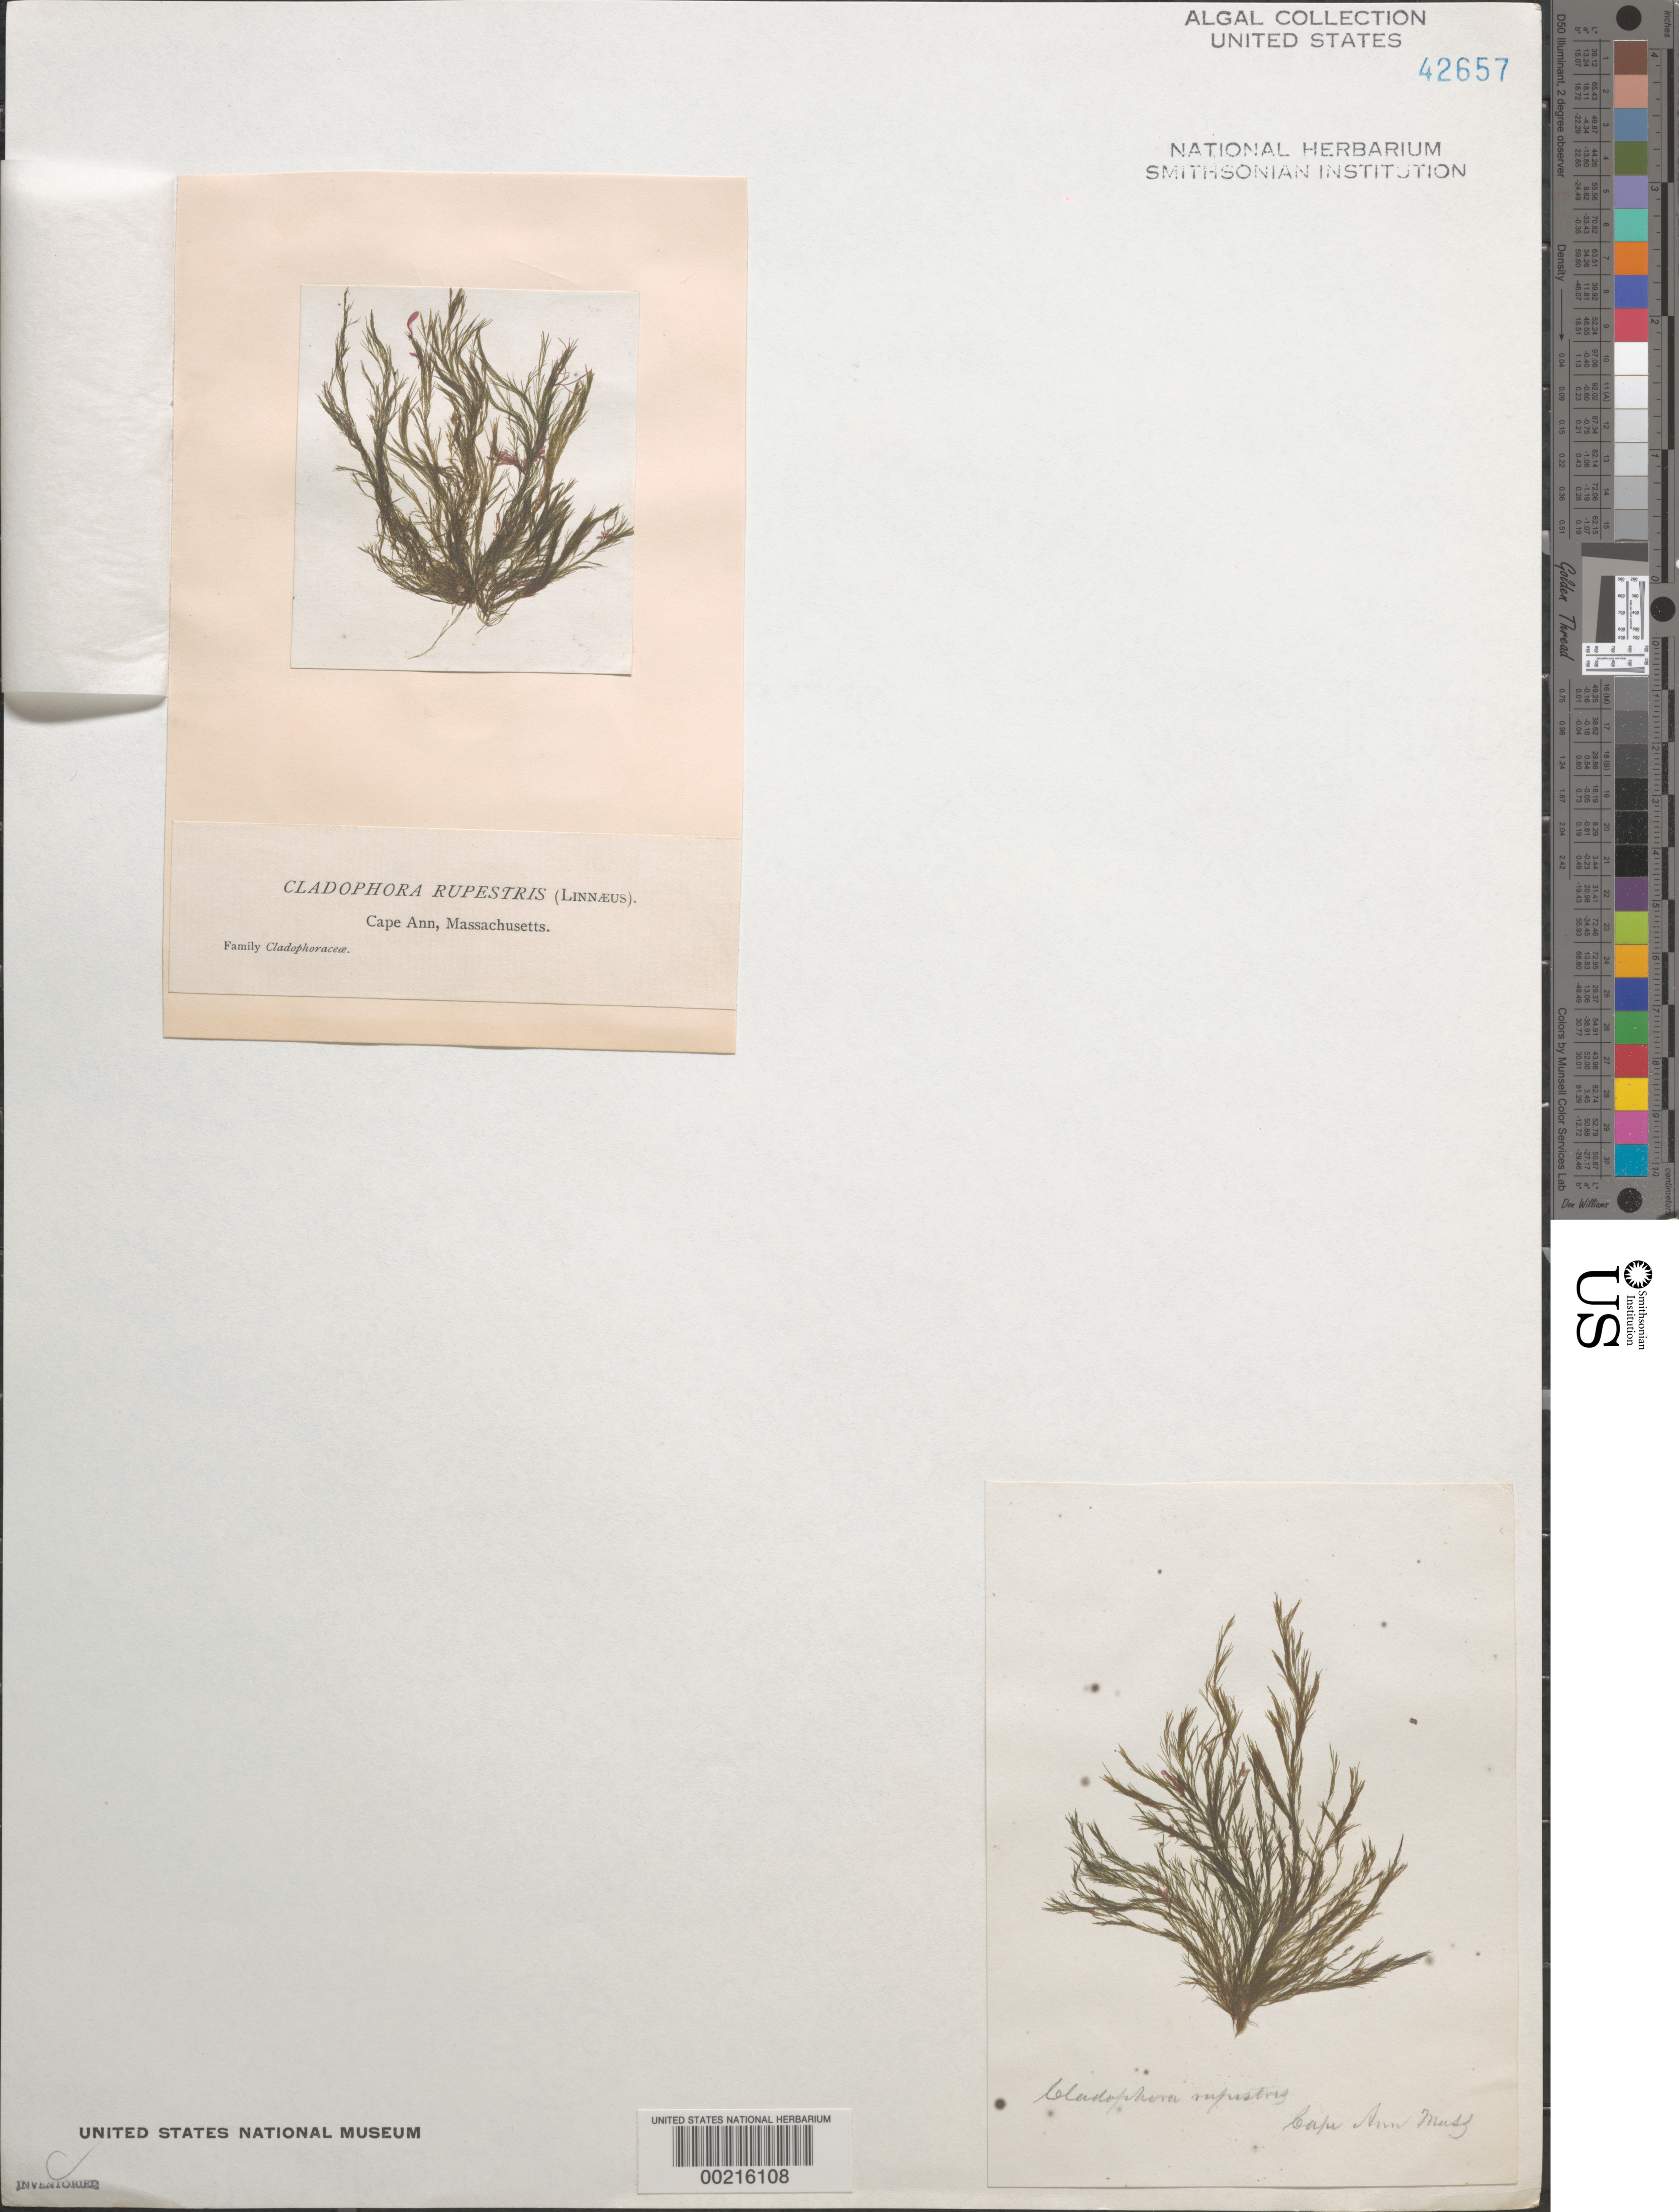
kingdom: Plantae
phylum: Chlorophyta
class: Ulvophyceae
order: Cladophorales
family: Cladophoraceae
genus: Cladophora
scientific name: Cladophora rupestris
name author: (Roth) Kütz.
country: United States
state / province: Massachusetts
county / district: Essex County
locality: Cape Ann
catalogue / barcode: US 42657